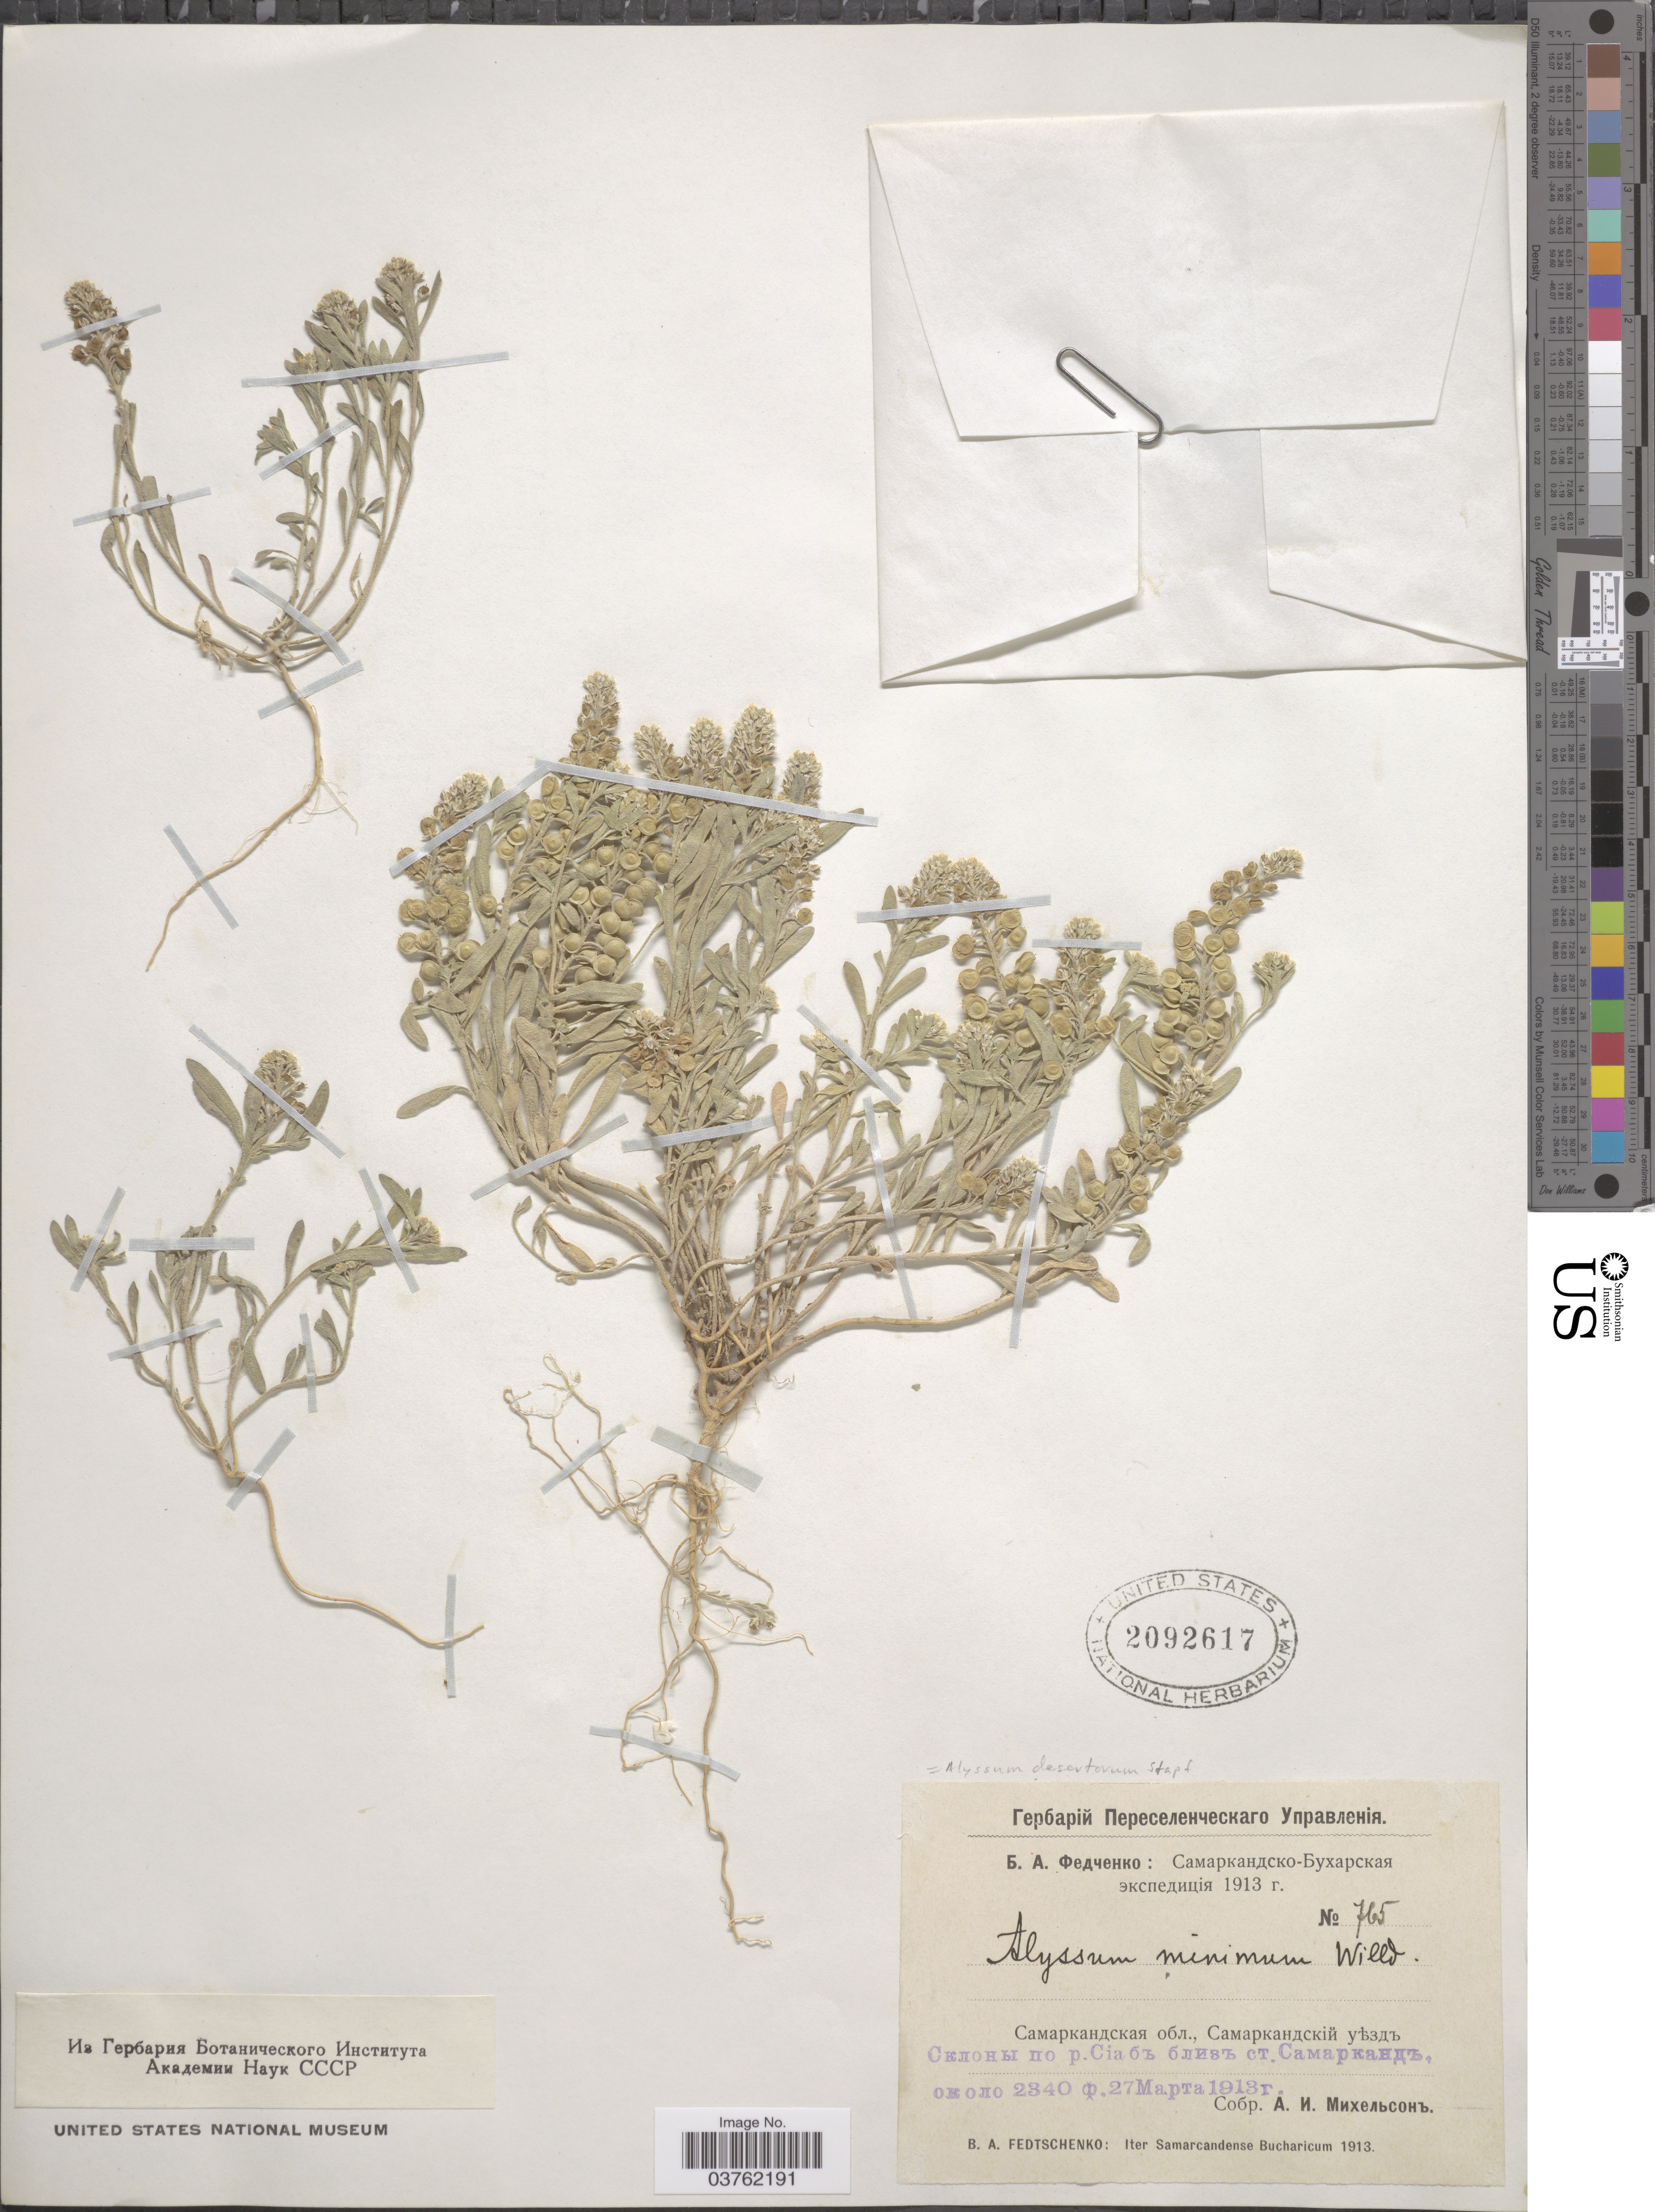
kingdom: Plantae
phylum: Tracheophyta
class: Magnoliopsida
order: Brassicales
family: Brassicaceae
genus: Alyssum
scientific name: Alyssum desertorum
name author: Stapf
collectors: A. Mikhelson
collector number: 765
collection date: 1913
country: Uzbekistan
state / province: Samarqand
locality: Along river Siab near Samarqand. Iter Samarcandense Bucharicum.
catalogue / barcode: US 2092617